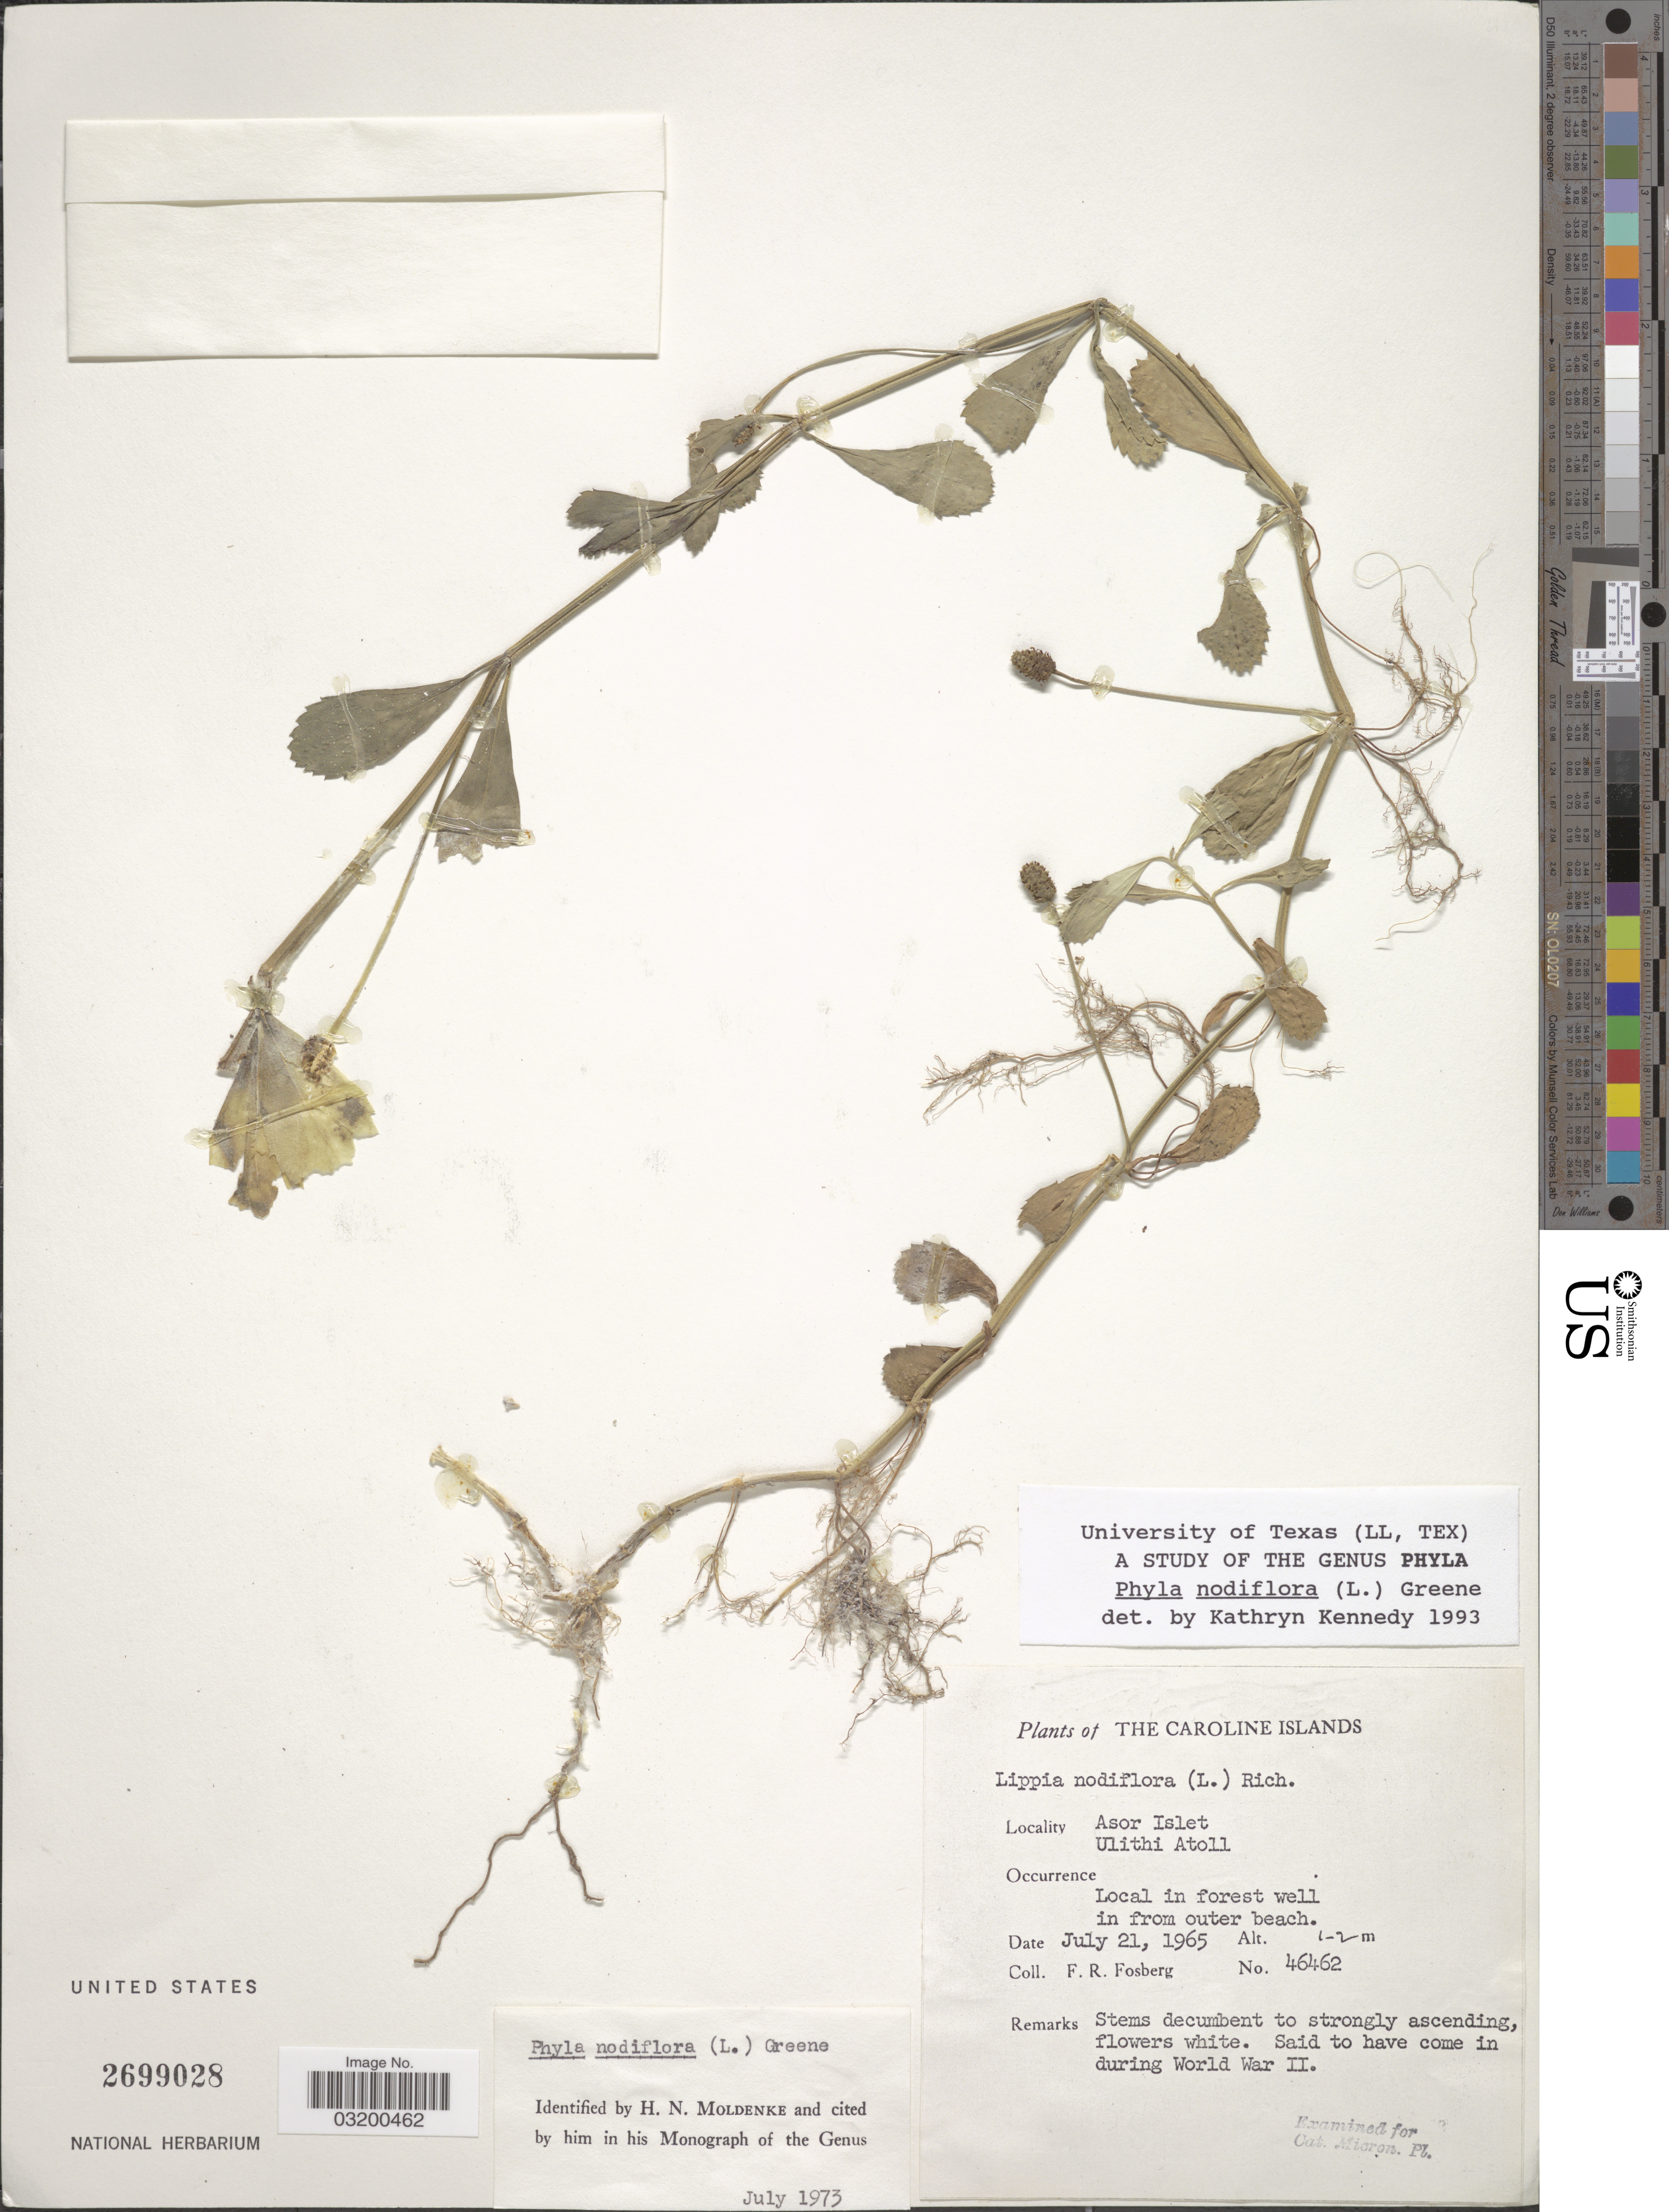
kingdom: Plantae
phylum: Tracheophyta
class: Magnoliopsida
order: Lamiales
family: Verbenaceae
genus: Phyla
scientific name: Phyla nodiflora var. nodiflora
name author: (L.) Greene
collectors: F. R. Fosberg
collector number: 46462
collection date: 1965-07-21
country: Micronesia, Federated States of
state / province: Yap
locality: The Caroline Islands. Asor Islet. Ulithi Atoll.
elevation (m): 1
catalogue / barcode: US 2699028